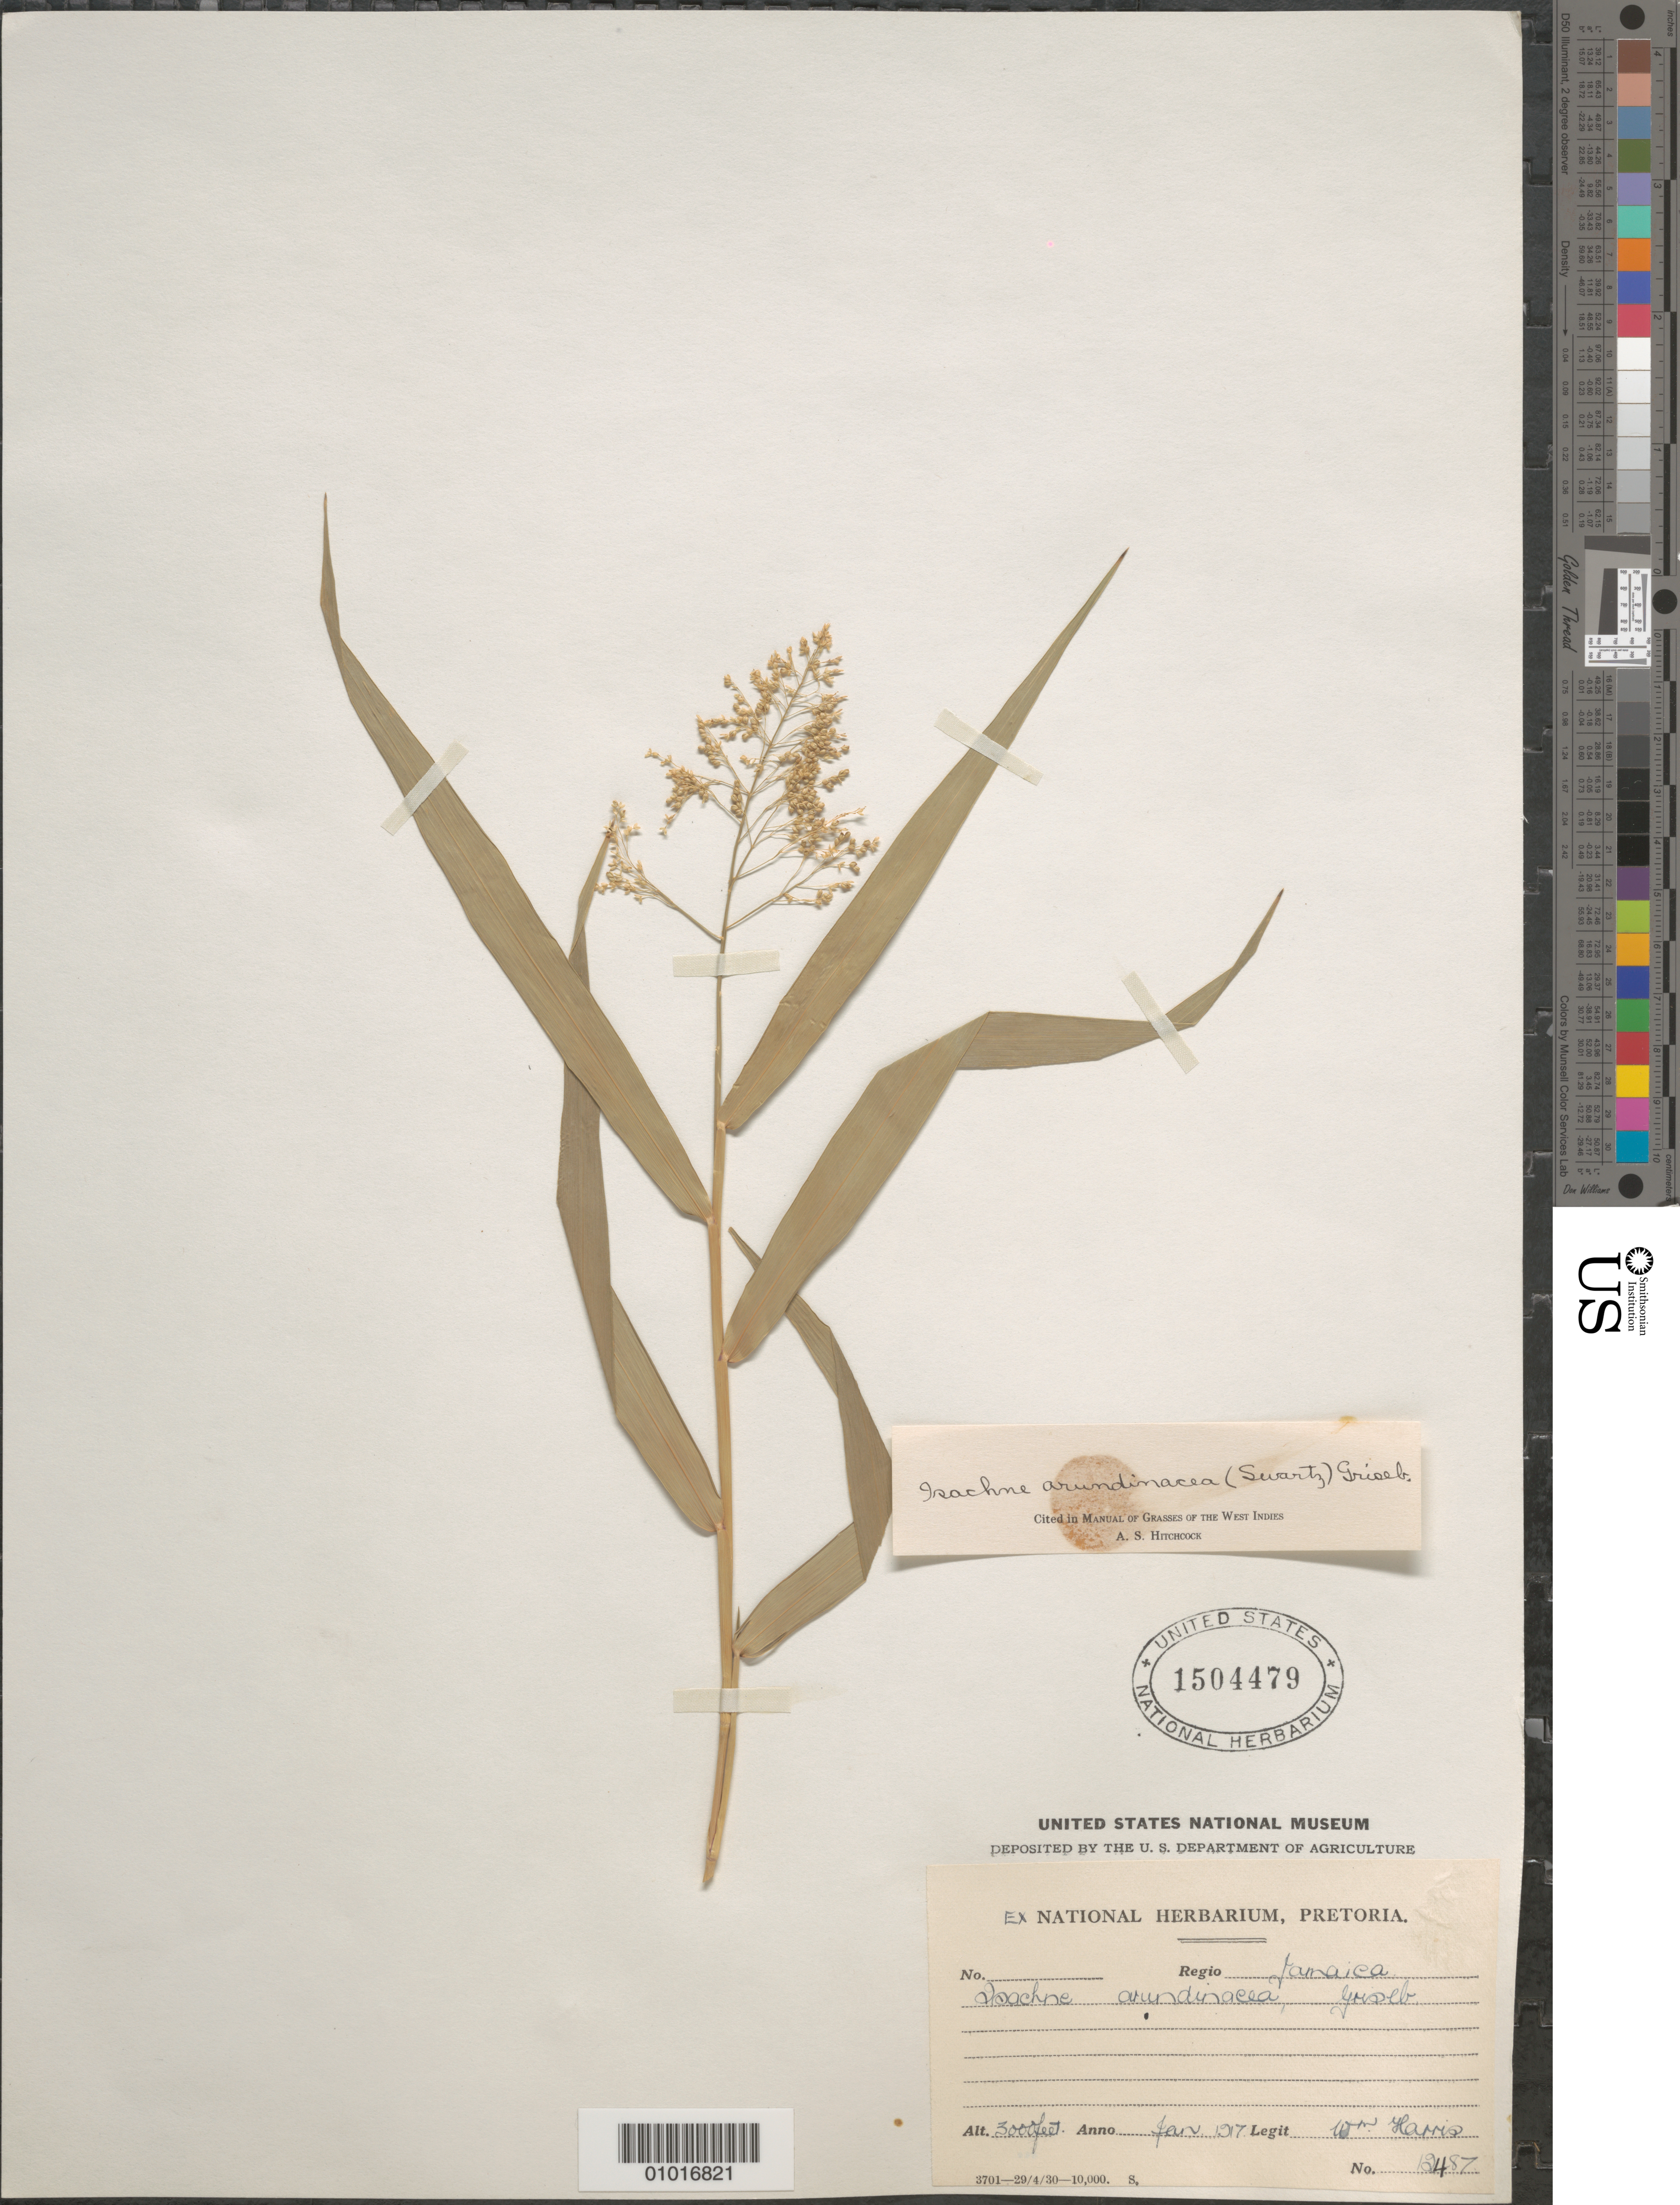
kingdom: Plantae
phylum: Tracheophyta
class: Liliopsida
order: Poales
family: Poaceae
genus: Isachne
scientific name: Isachne arundinacea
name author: (Sw.) Griseb.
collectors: W. H. Harris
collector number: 12487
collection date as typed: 01 Feb 1917 to 28 Feb 1917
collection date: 1917-02-01/1917-02-28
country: Jamaica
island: Jamaica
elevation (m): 914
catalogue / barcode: US 1504479